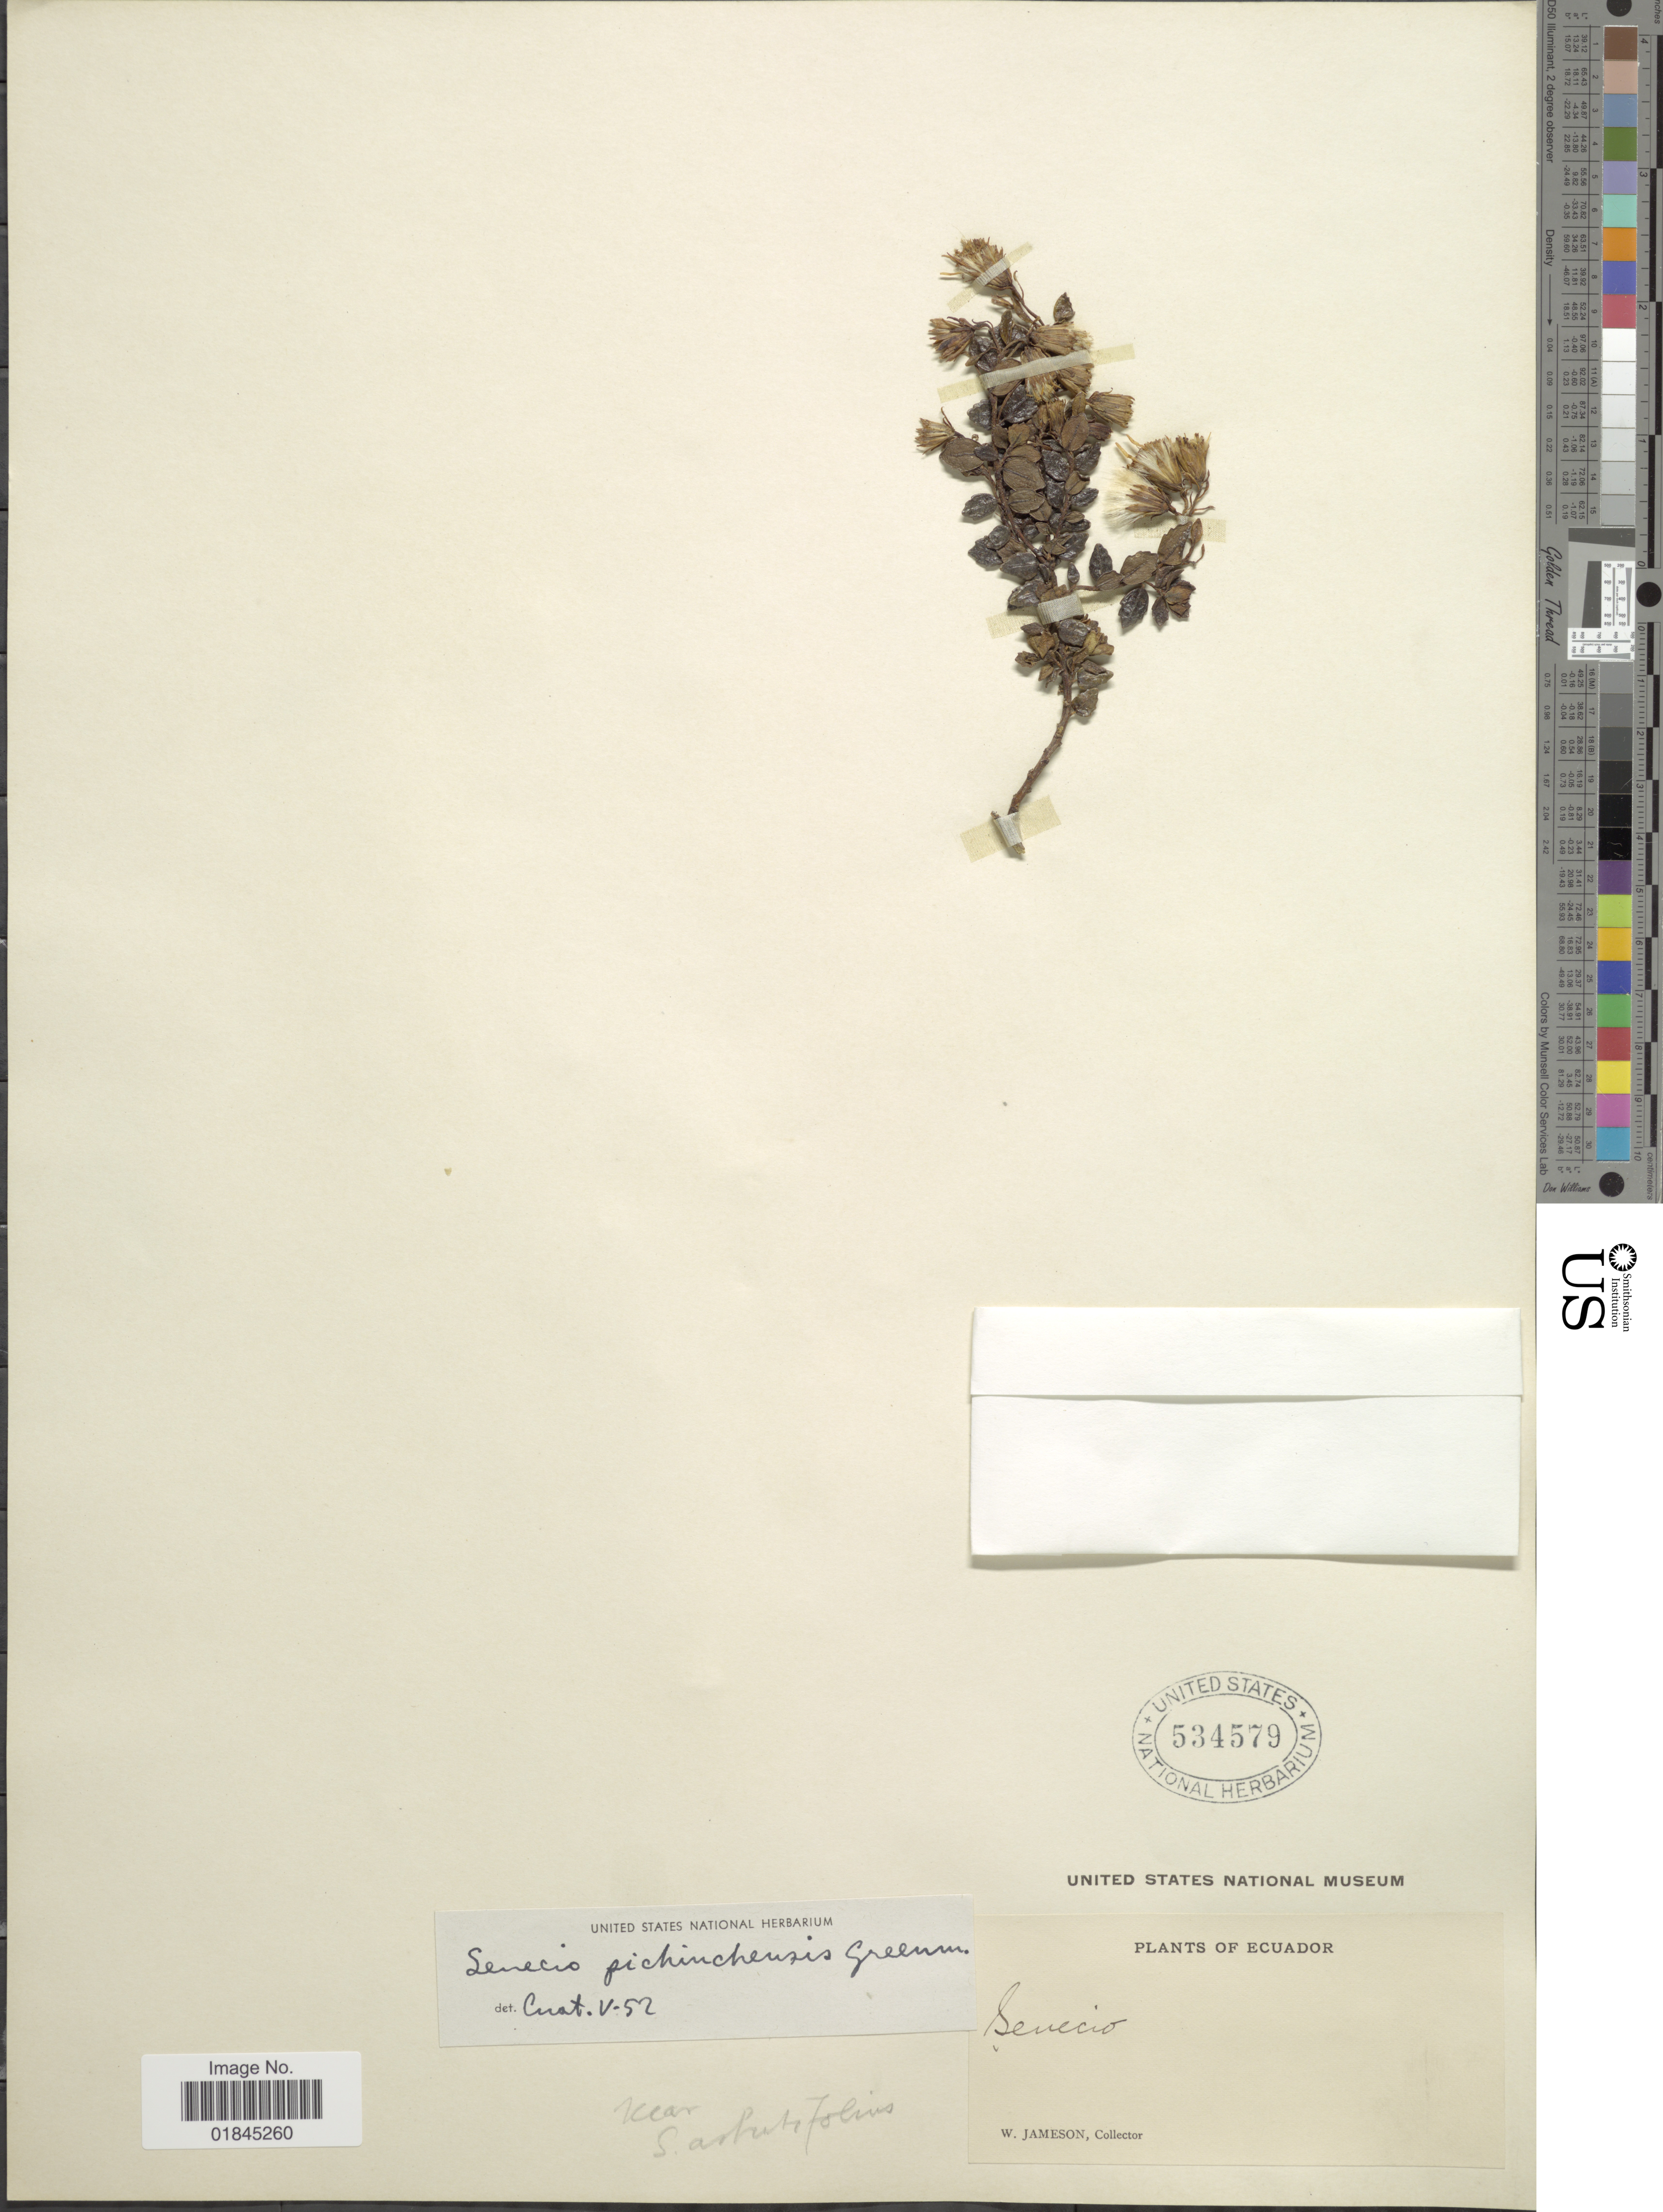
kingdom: Plantae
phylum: Tracheophyta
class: Magnoliopsida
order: Asterales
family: Asteraceae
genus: Pentacalia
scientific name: Pentacalia arbutifolia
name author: (Kunth) Cuatrec.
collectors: W. Jameson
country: Ecuador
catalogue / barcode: US 534579